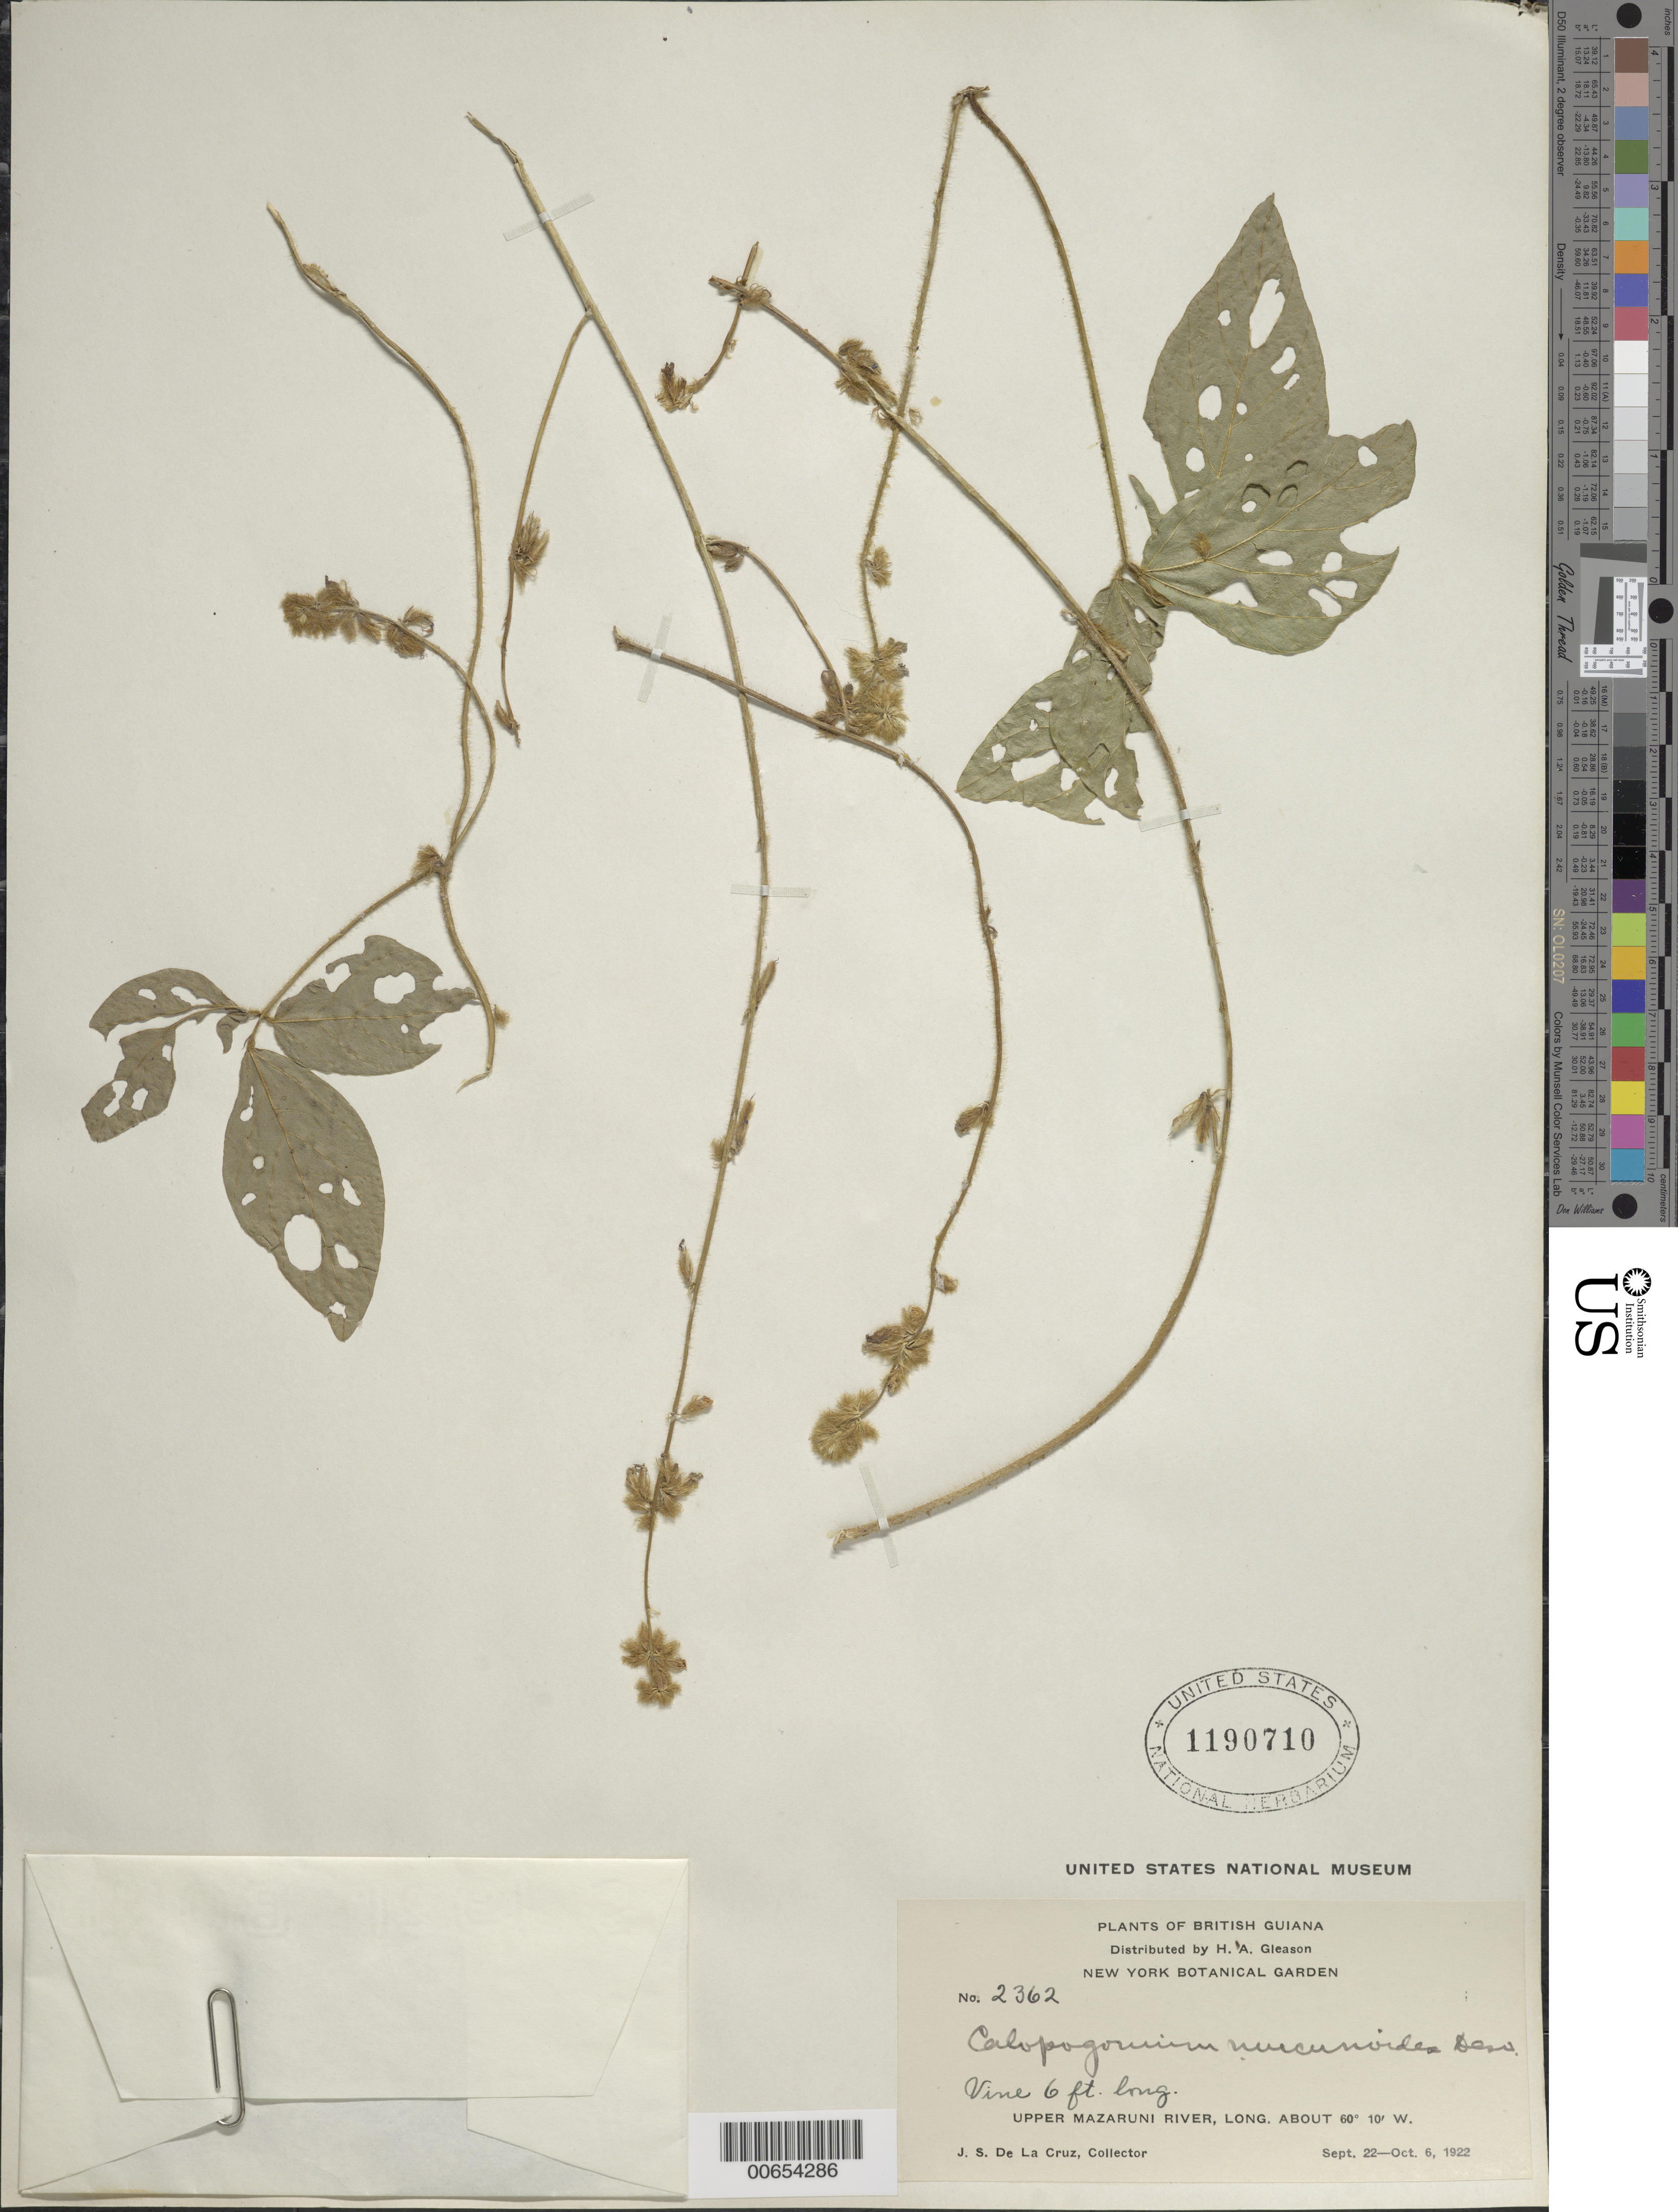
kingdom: Plantae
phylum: Tracheophyta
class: Magnoliopsida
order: Fabales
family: Fabaceae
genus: Calopogonium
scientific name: Calopogonium mucunoides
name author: Desv.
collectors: J. S. de la Cruz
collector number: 2362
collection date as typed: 22-Sep-22 to 6-Oct-22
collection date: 1922-09-22/1922-10-06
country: Guyana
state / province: Cuyuni-Mazaruni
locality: Upper Mazaruni R.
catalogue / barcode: US 1190710